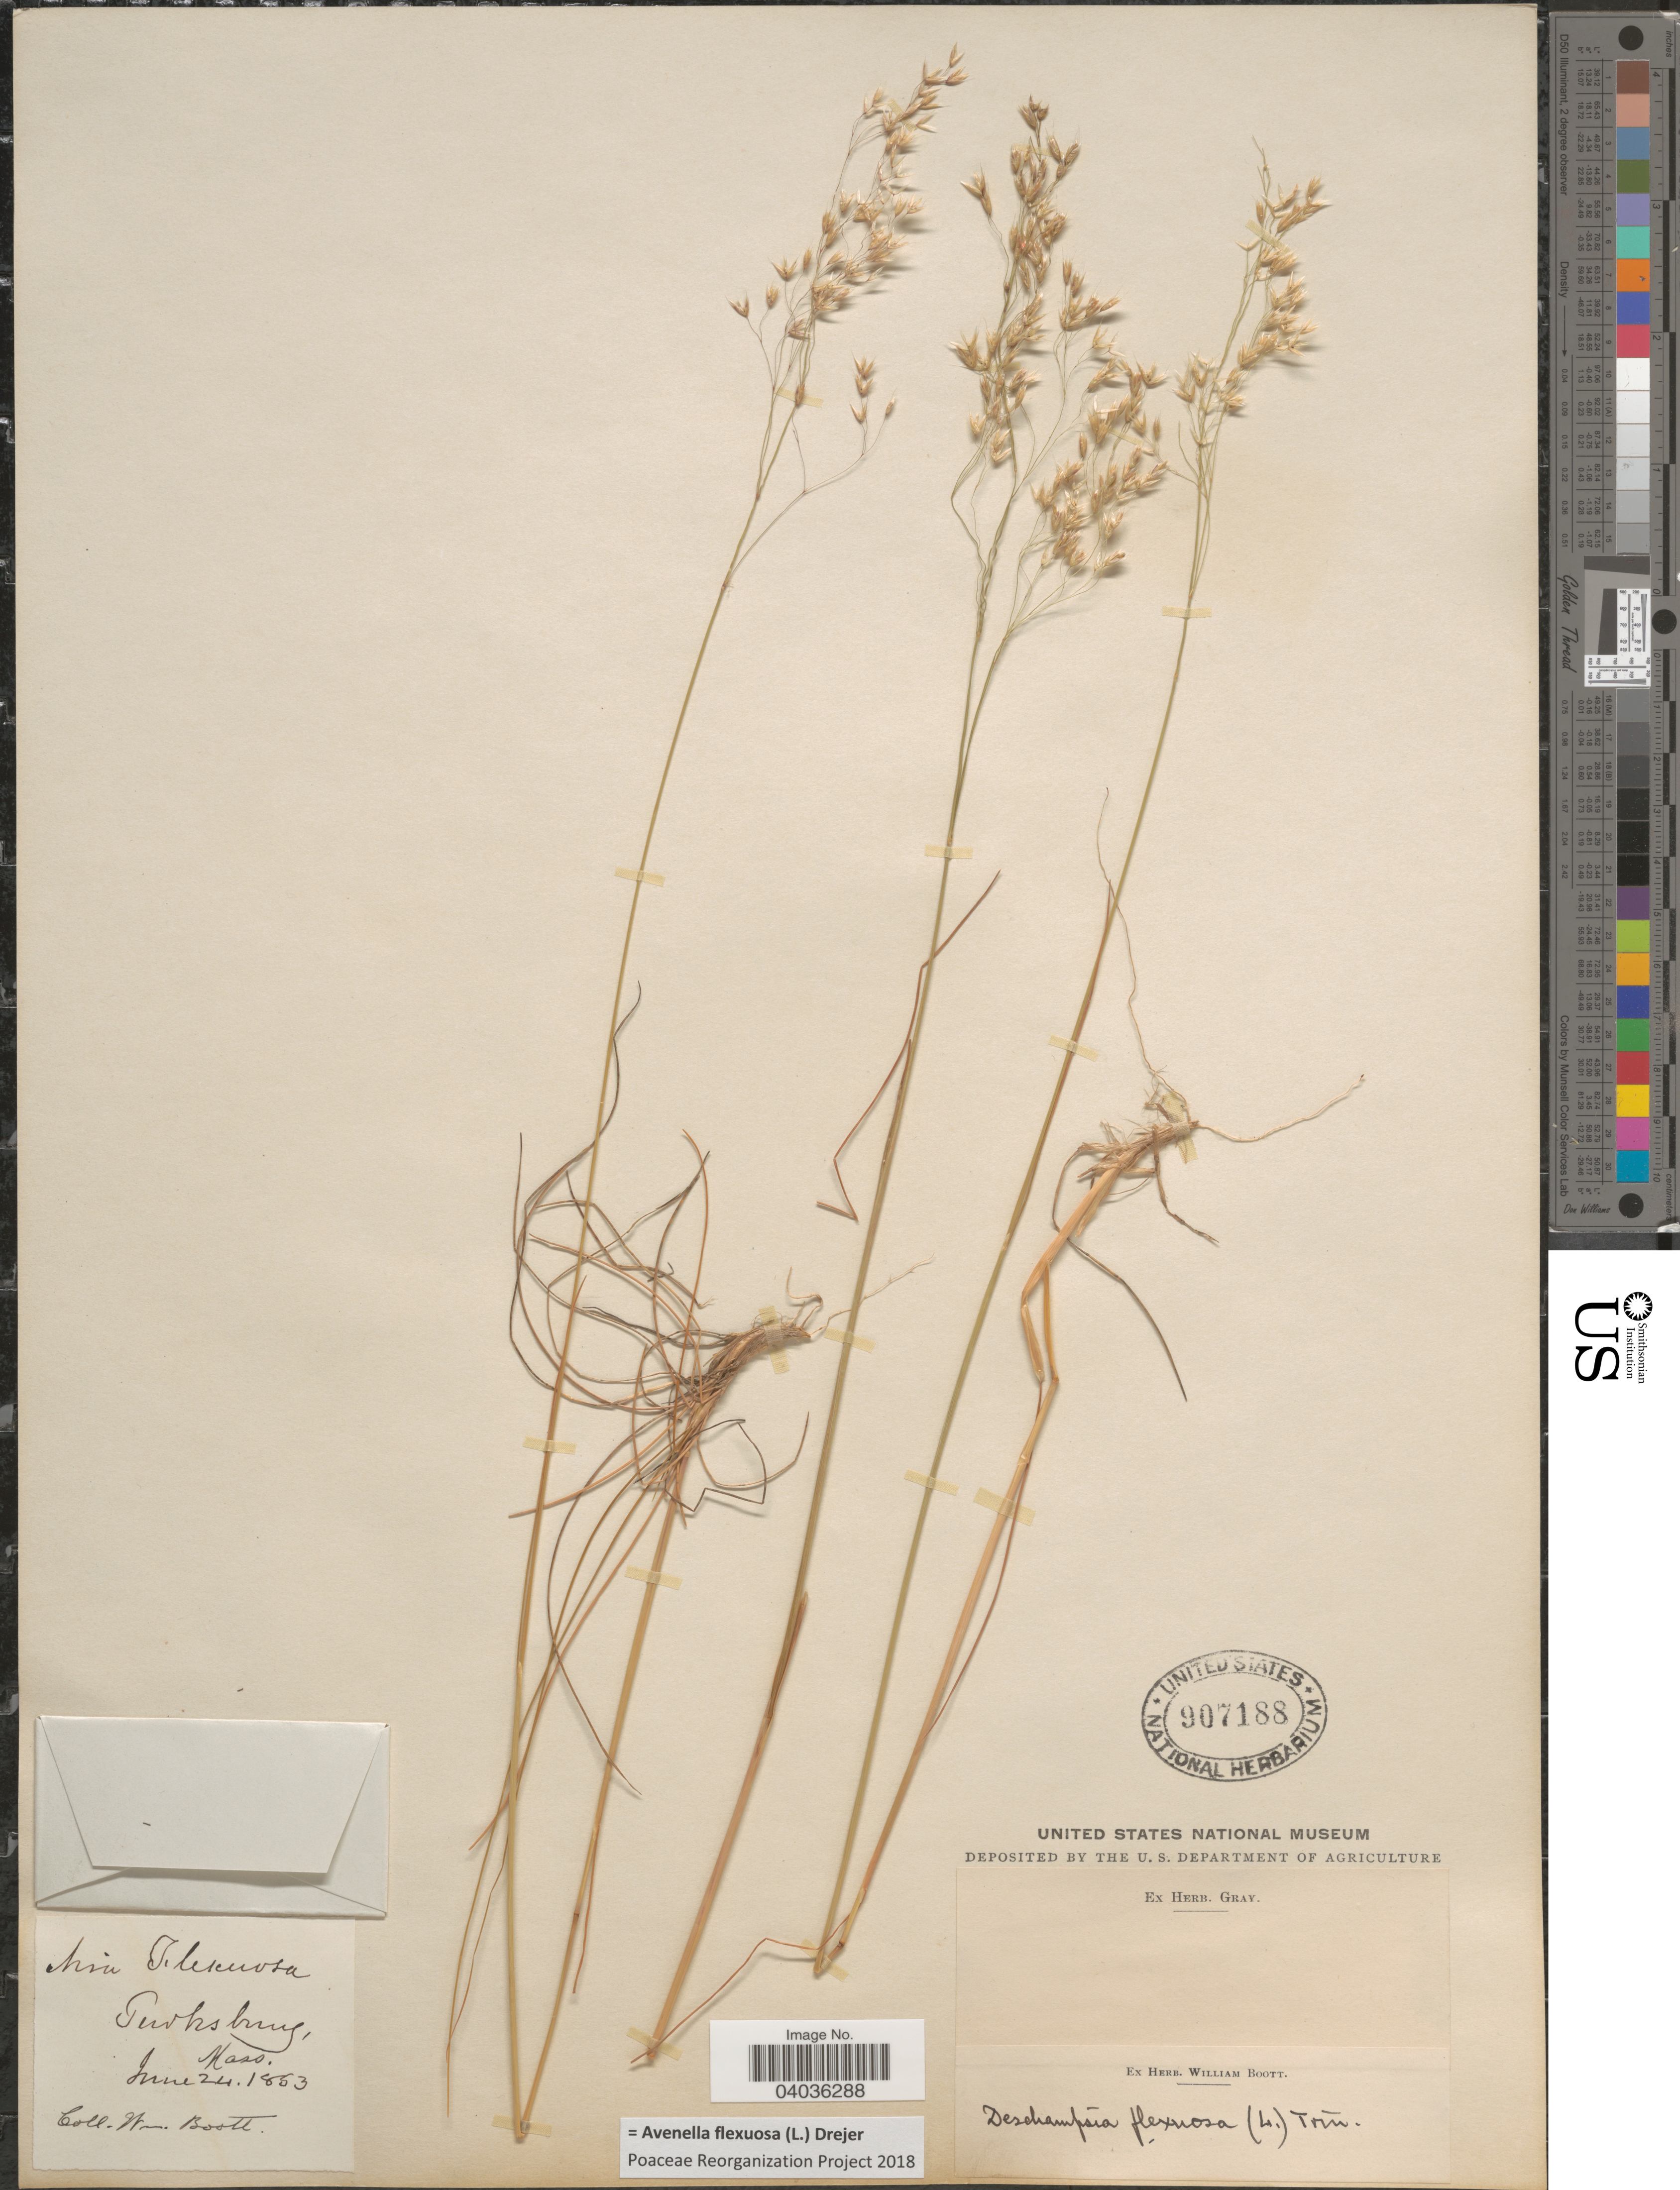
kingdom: Plantae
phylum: Tracheophyta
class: Liliopsida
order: Poales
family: Poaceae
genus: Avenella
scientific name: Avenella flexuosa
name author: (L.) Drejer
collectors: W. Boott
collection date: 1863-06-24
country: United States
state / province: Massachusetts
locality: Tewksbury.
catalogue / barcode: US 907188